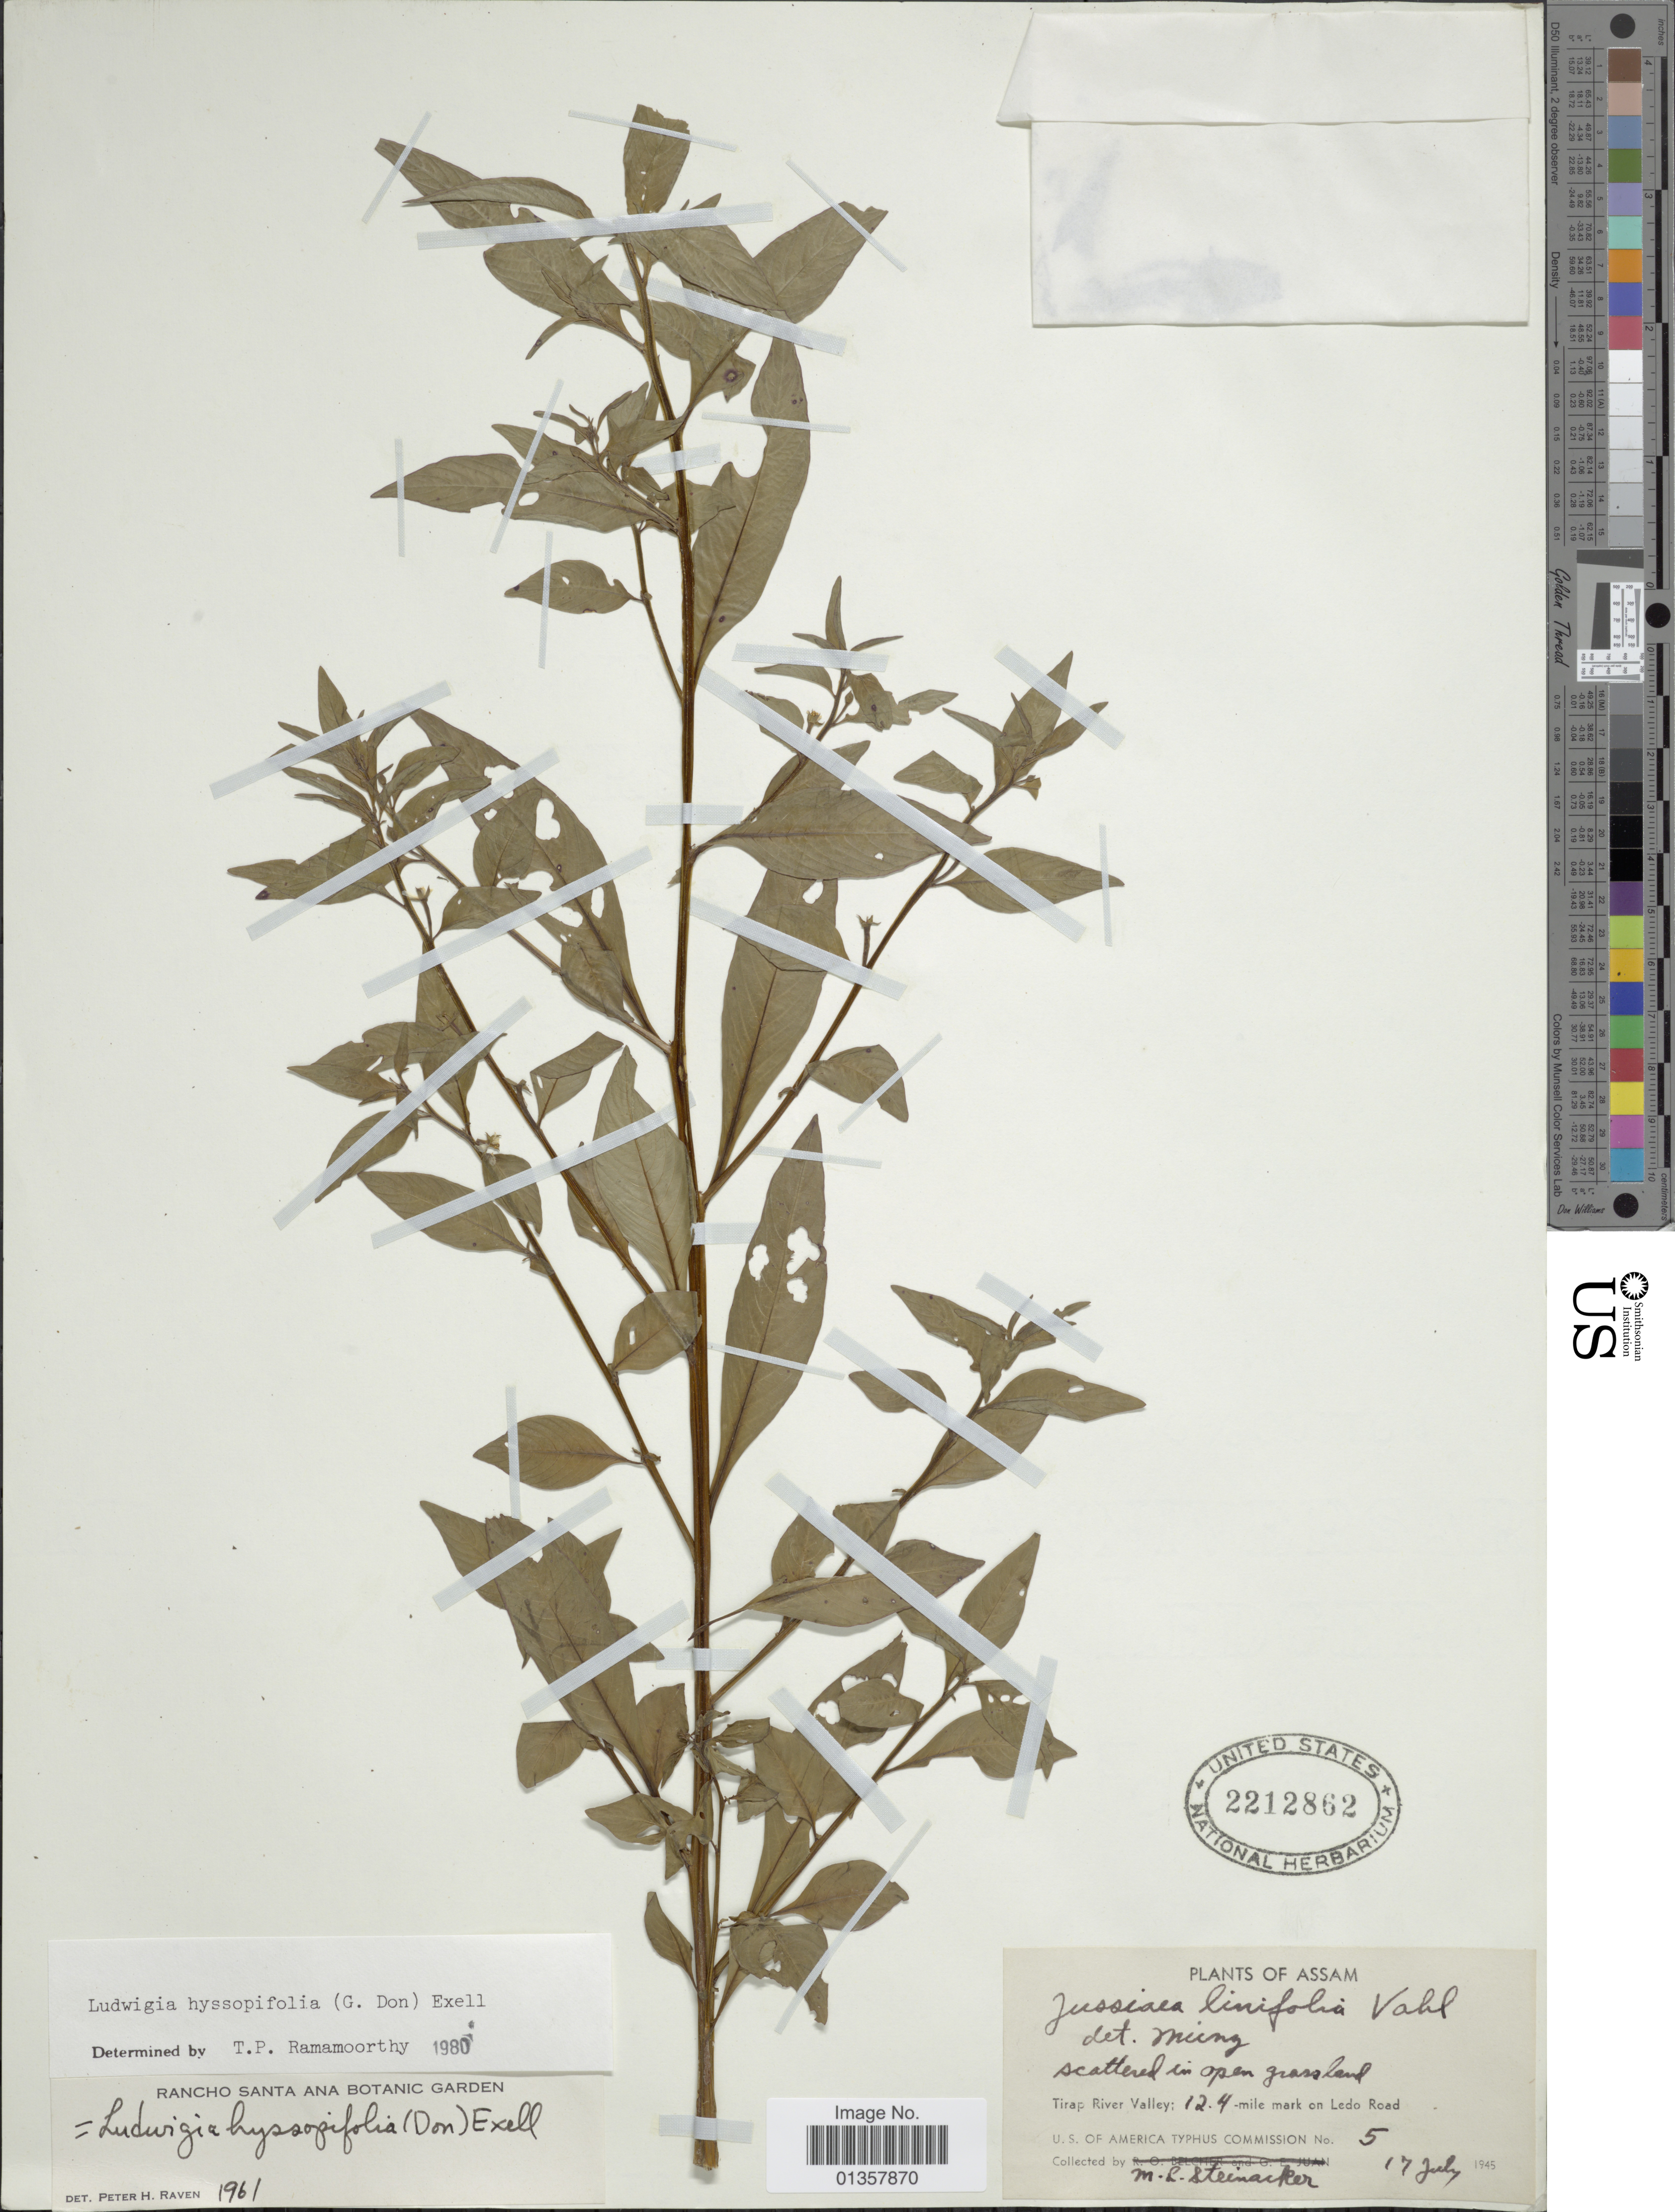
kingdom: Plantae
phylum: Tracheophyta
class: Magnoliopsida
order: Myrtales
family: Onagraceae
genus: Ludwigia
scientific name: Ludwigia hyssopifolia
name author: (G. Don) Exell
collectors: M. Steinacker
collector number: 5?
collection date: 1945-07-17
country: India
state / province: Assam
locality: Tirap River Valley: 12.4 mile mark on Ledo Road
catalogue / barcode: US 2212862